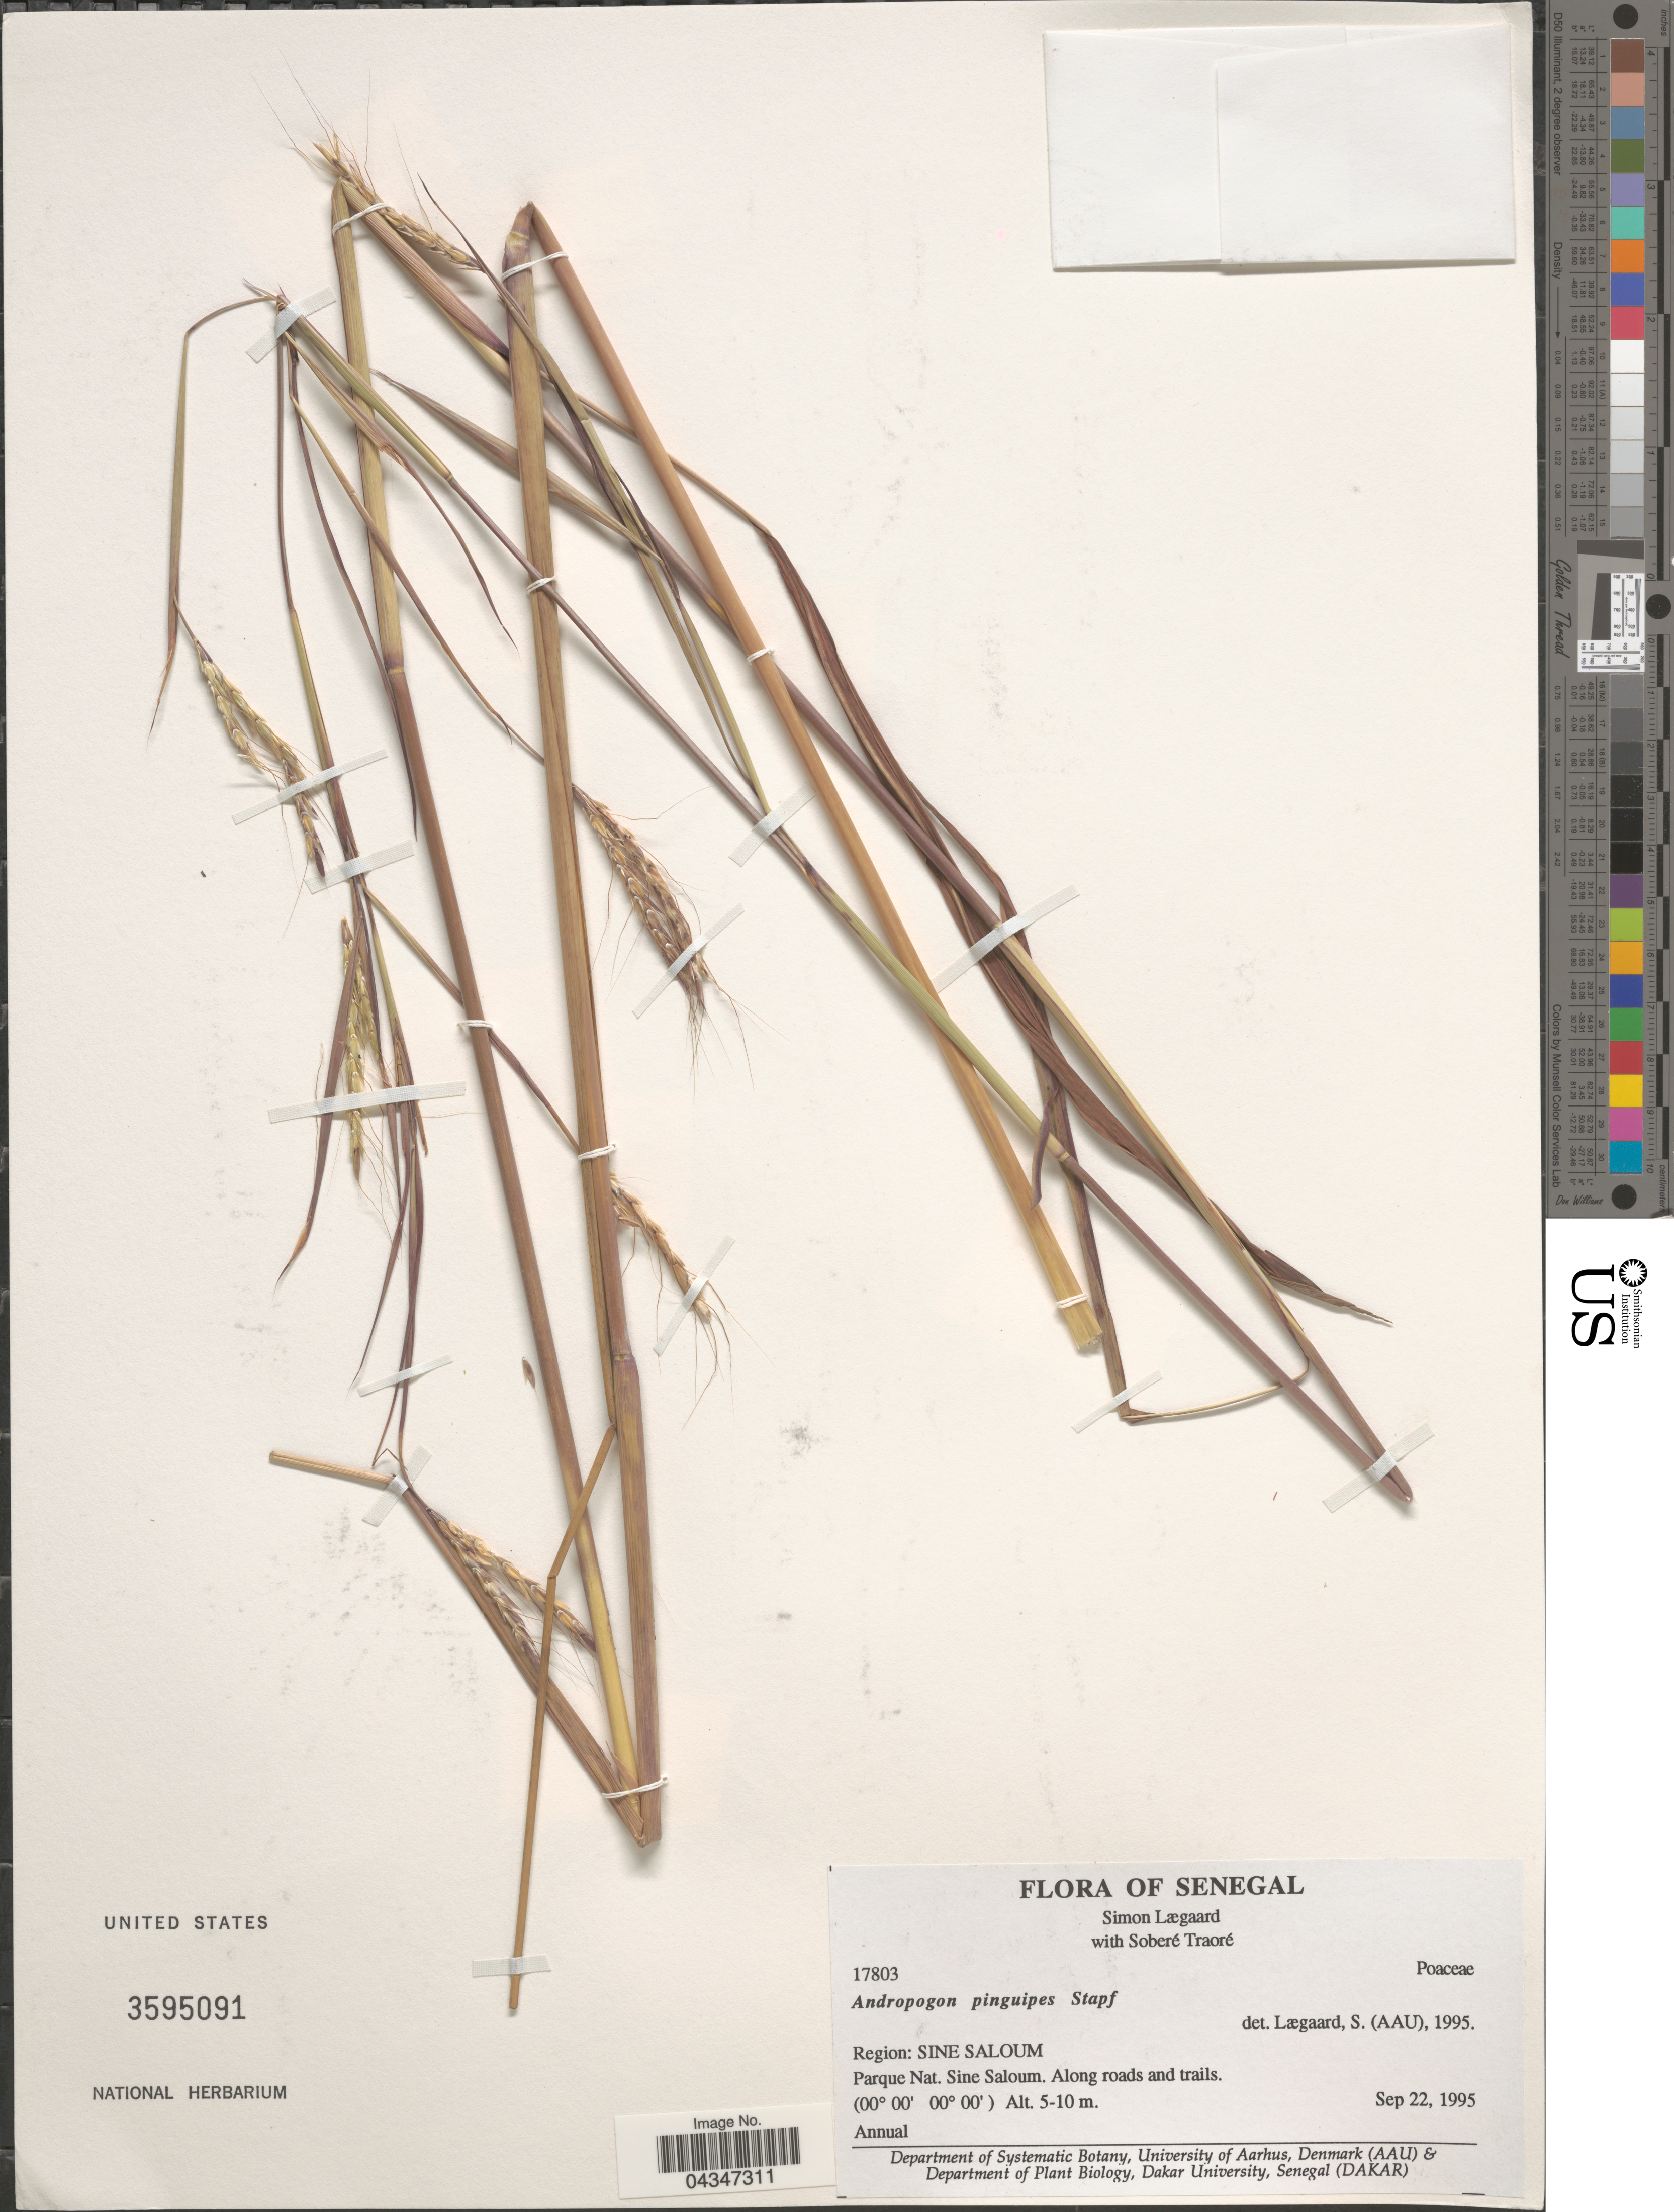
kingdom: Plantae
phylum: Tracheophyta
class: Liliopsida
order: Poales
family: Poaceae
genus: Andropogon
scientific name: Andropogon pinguipes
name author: Stapf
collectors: S. Lægaard & S. Traore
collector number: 17803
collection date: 1995-09-22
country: Senegal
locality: Region: Sine Saloum. Parque Nat. Sine Saloum. Along roads and trails.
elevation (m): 5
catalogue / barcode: US 3595091